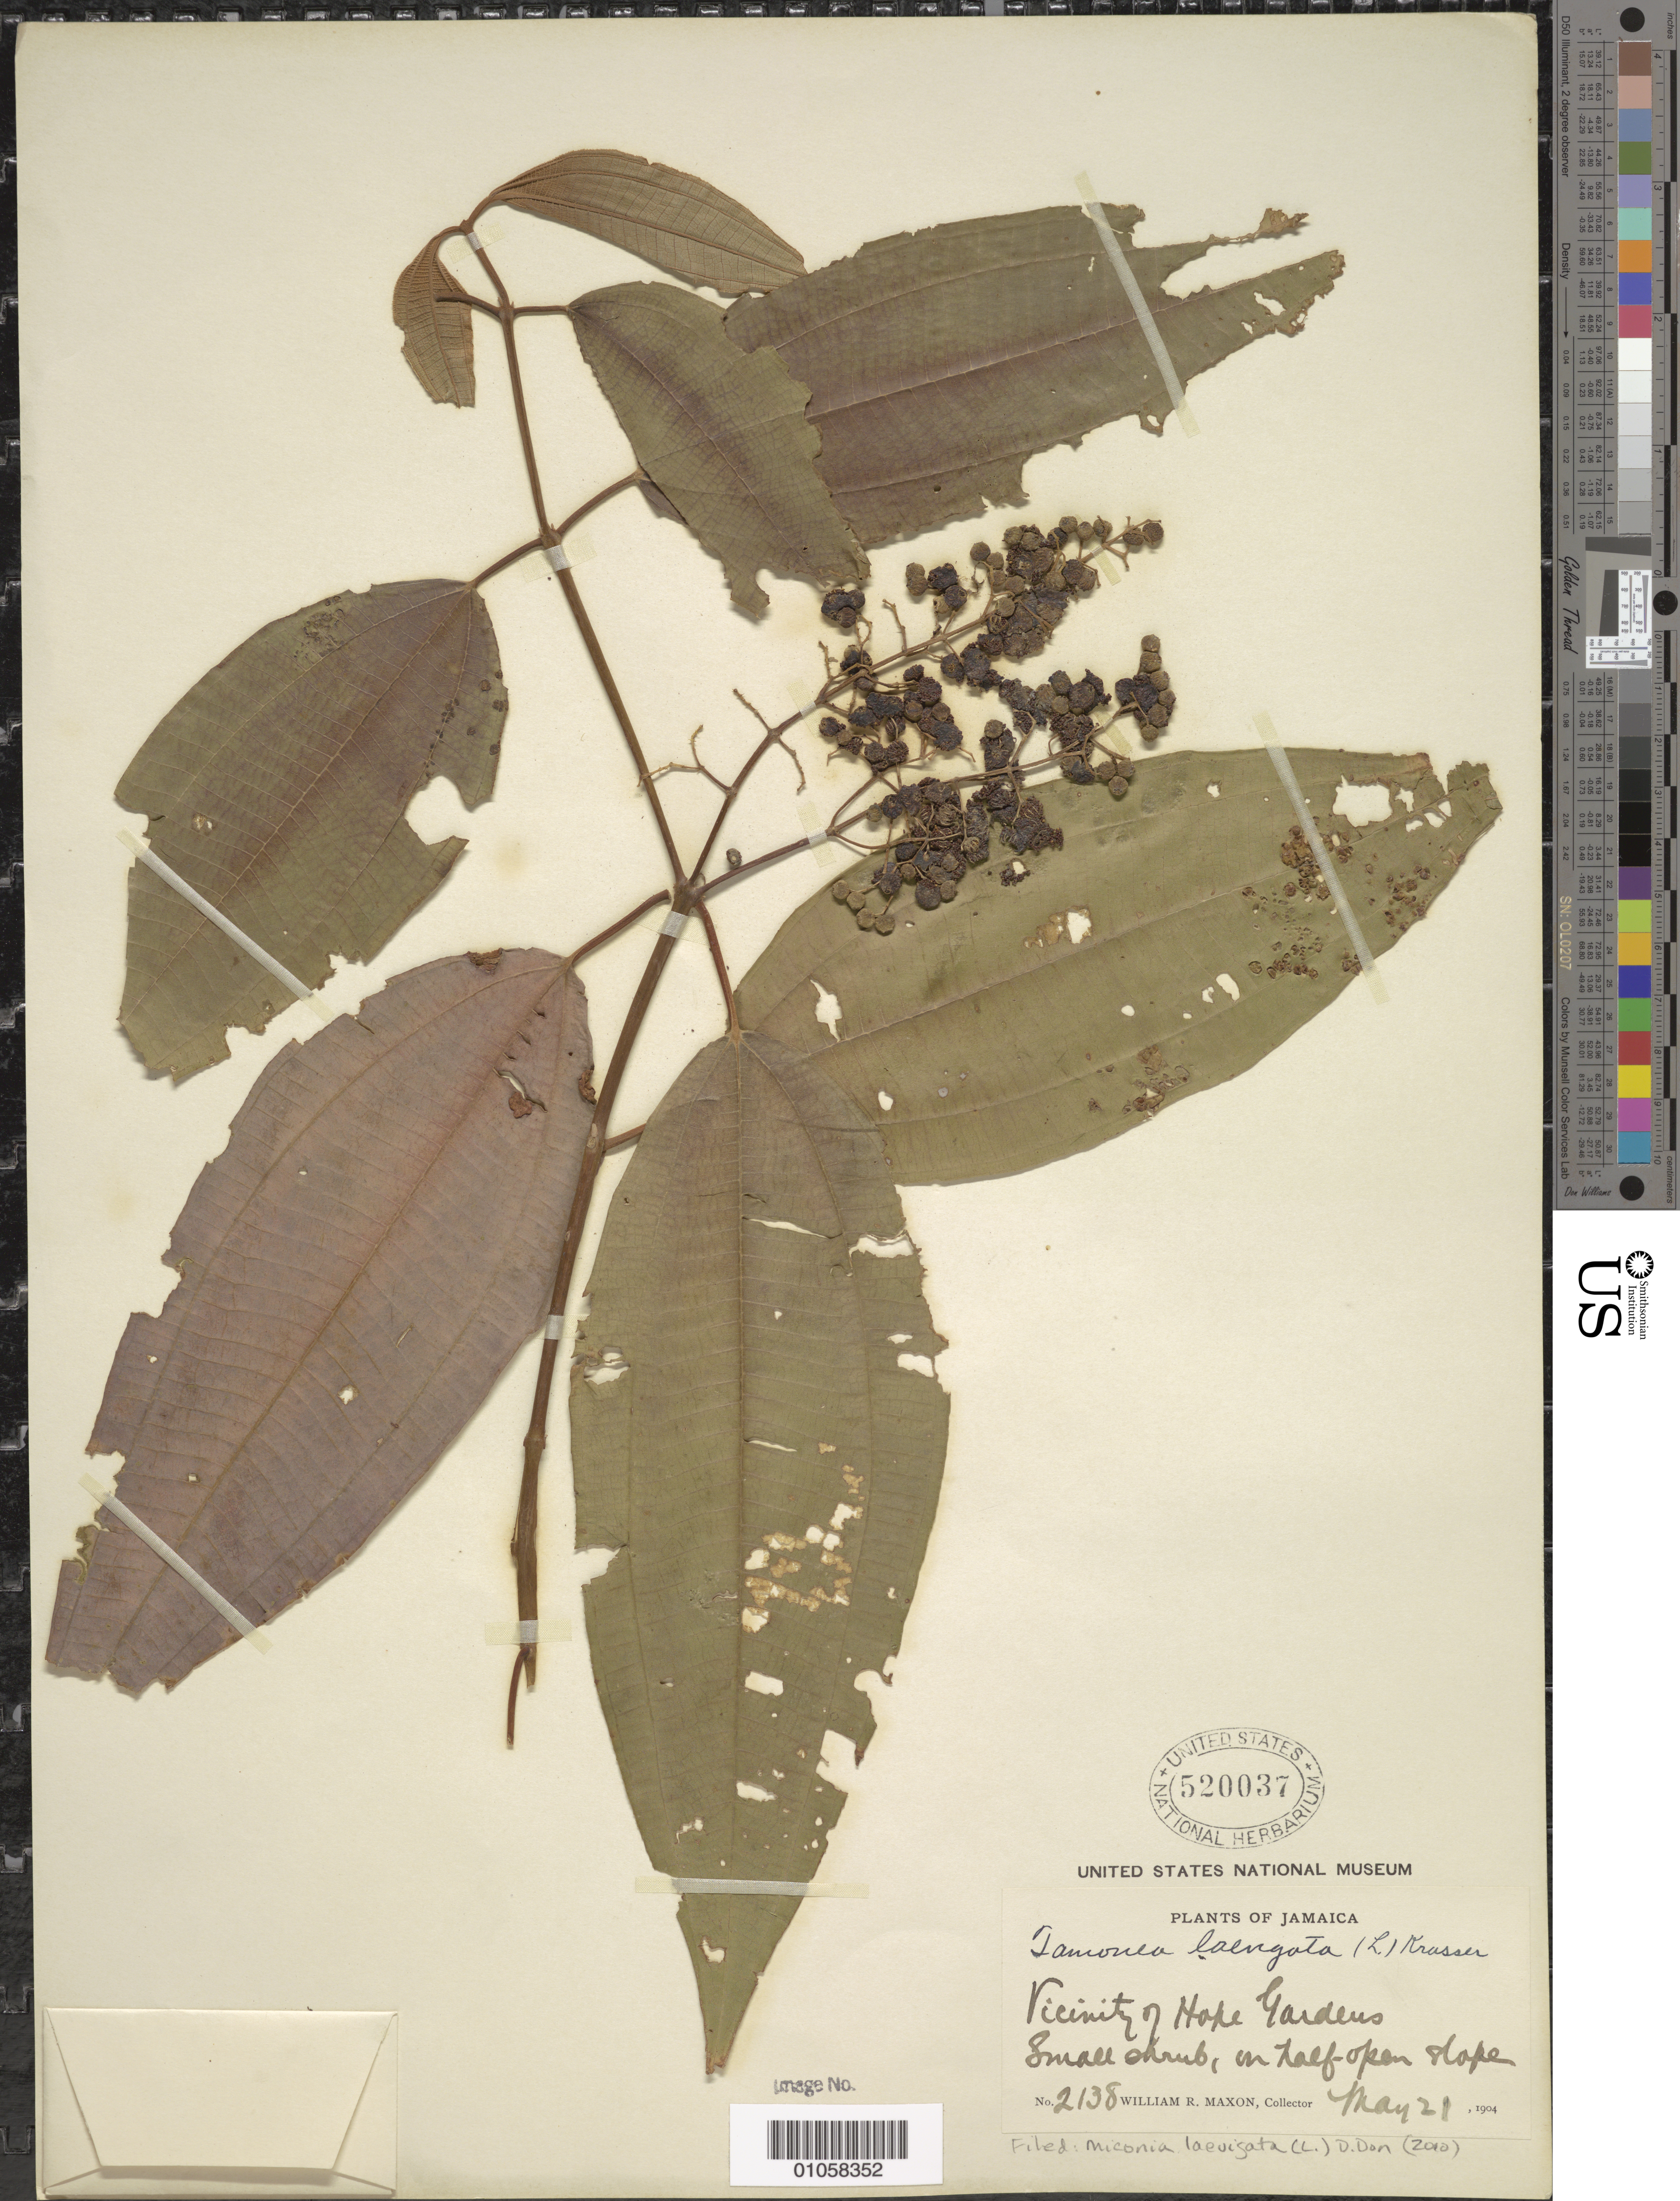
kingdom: Plantae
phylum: Tracheophyta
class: Magnoliopsida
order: Myrtales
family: Melastomataceae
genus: Miconia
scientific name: Miconia laevigata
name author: (L.) D. Don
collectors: W. R. Maxon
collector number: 2138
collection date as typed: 21 May 1904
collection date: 1904-05-21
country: Jamaica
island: Jamaica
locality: Hope Gardens vicinity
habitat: Half-open slope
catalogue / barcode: US 520037